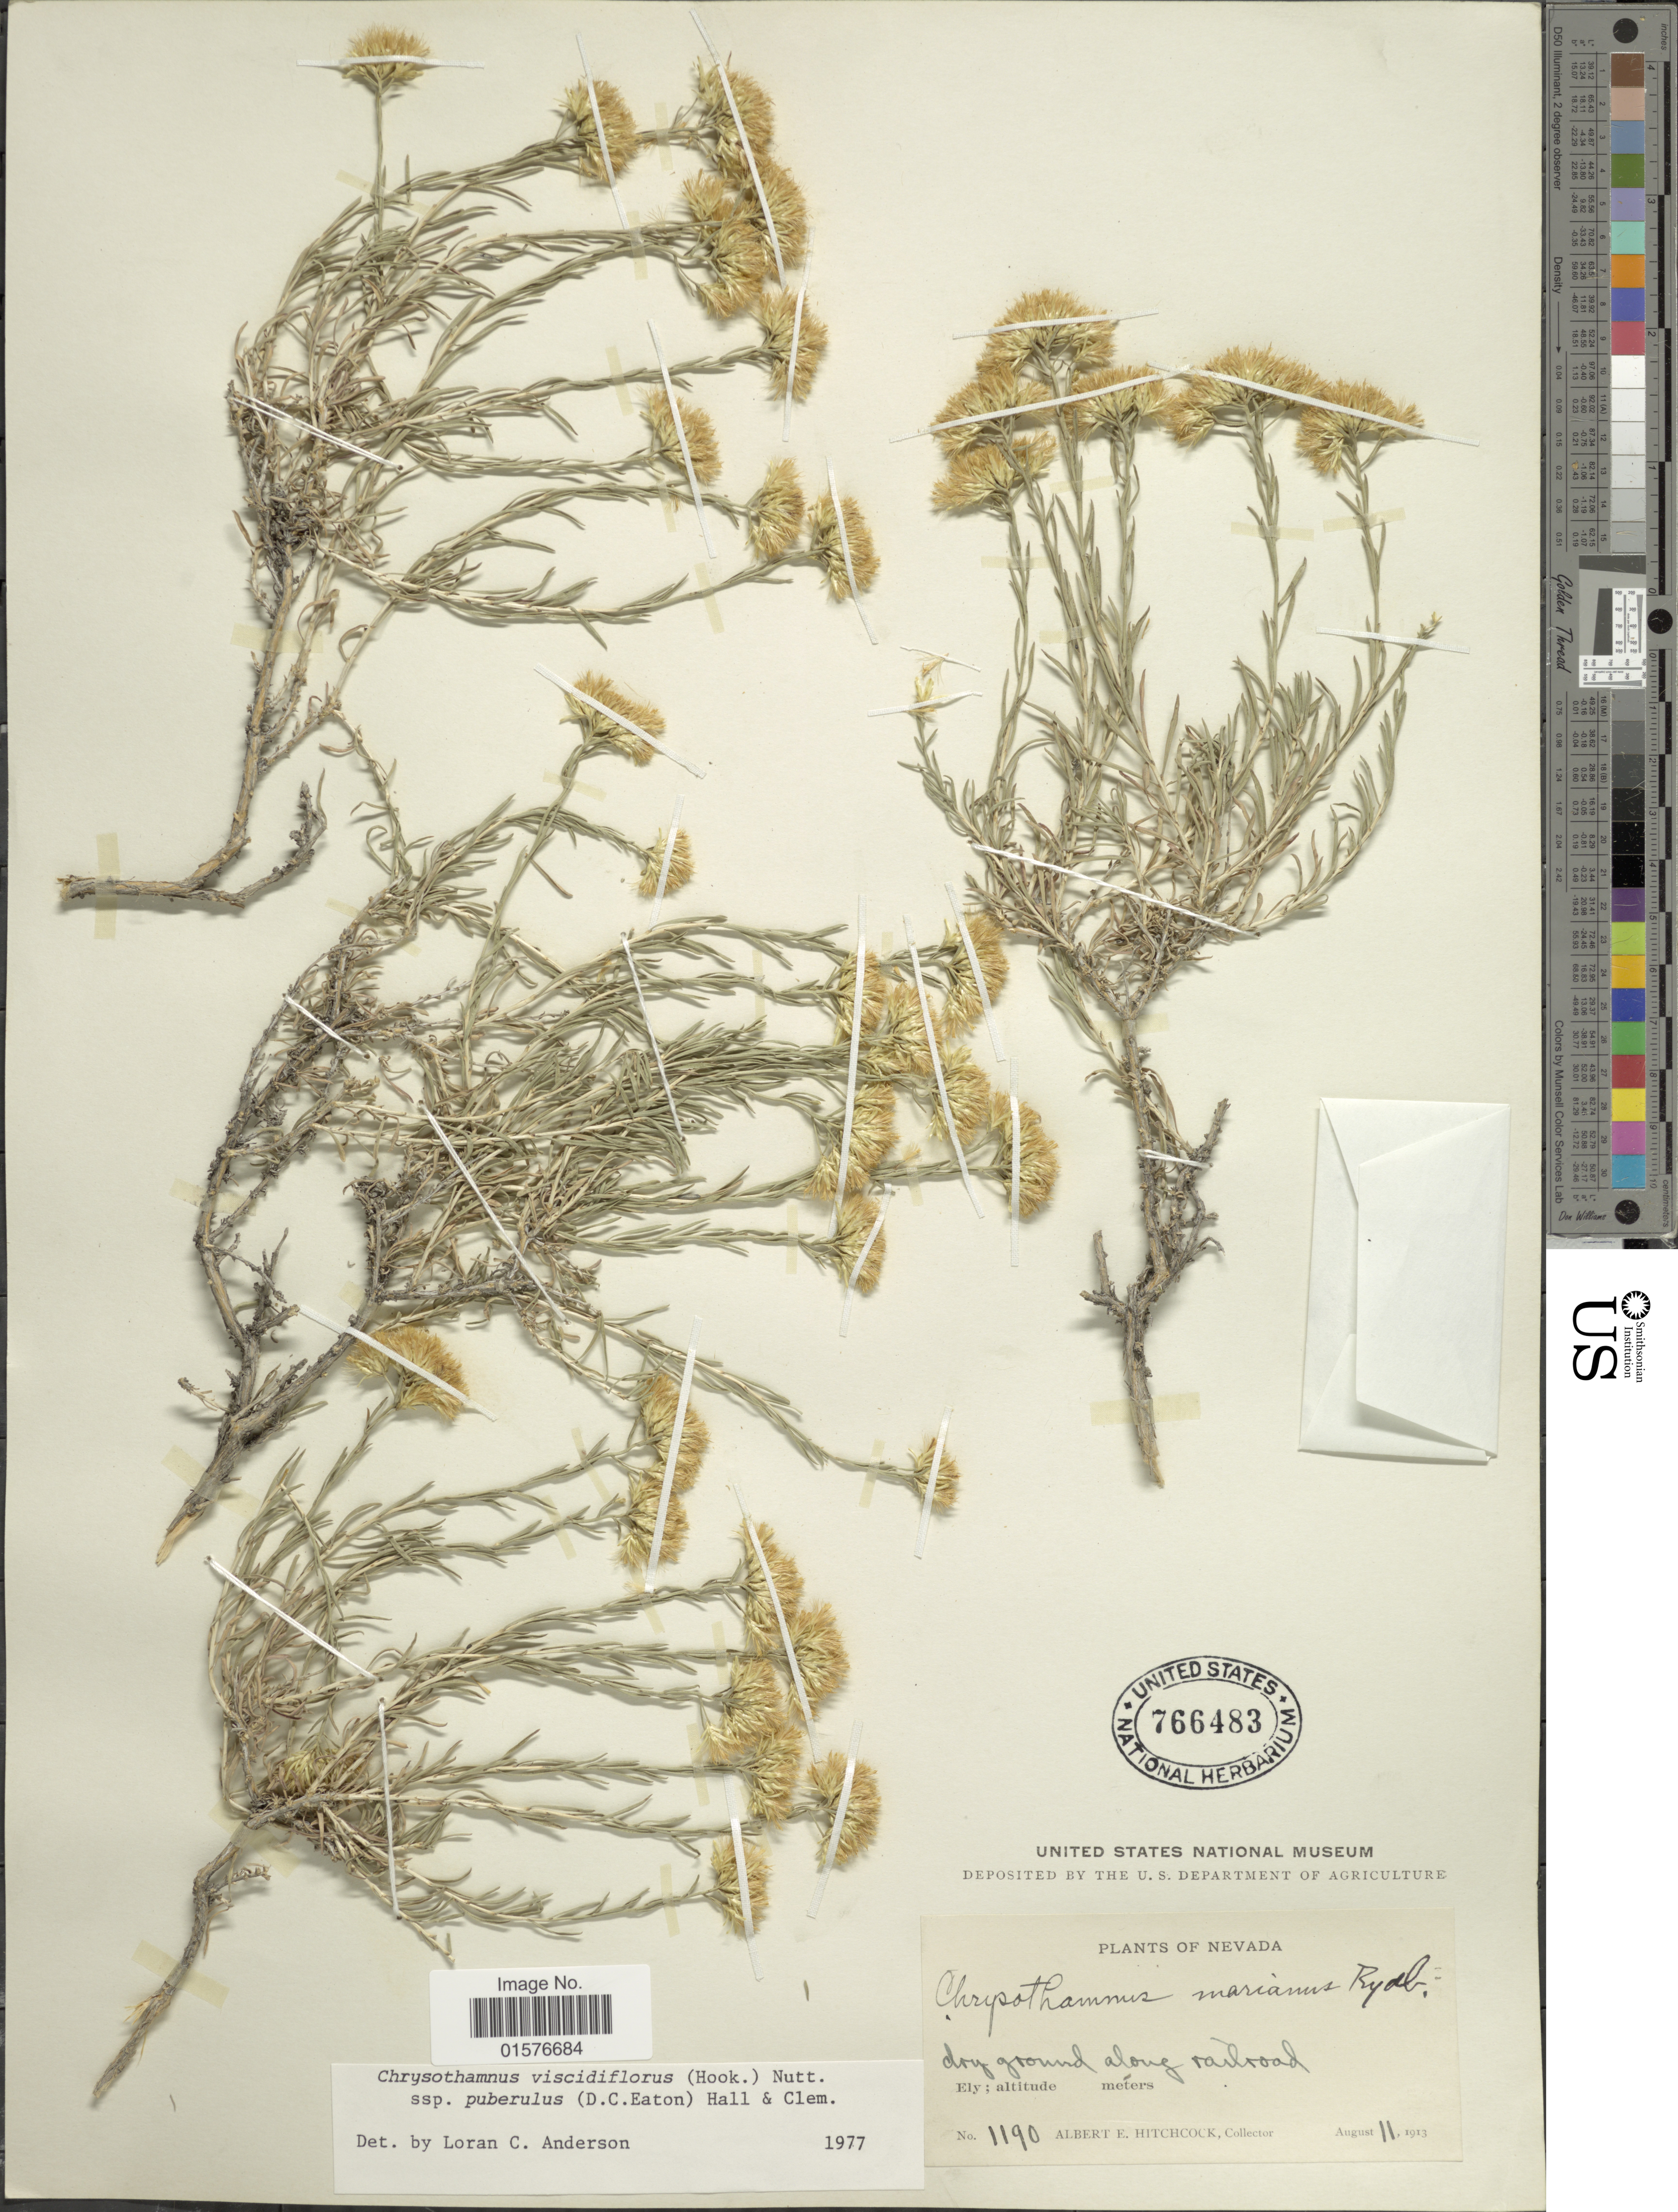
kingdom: Plantae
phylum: Tracheophyta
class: Magnoliopsida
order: Asterales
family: Asteraceae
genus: Chrysothamnus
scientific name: Chrysothamnus viscidiflorus subsp. puberulus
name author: (D.C. Eaton) H.M. Hall & Clem.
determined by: Urbatsch, Lowell E., Curator (LSU), Louisiana State University (UNITED STATES)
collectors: A. Hitchcock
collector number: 1190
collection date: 1913-08-11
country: United States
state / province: Nevada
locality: Dry ground along railroad, Ely.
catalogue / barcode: US 766483